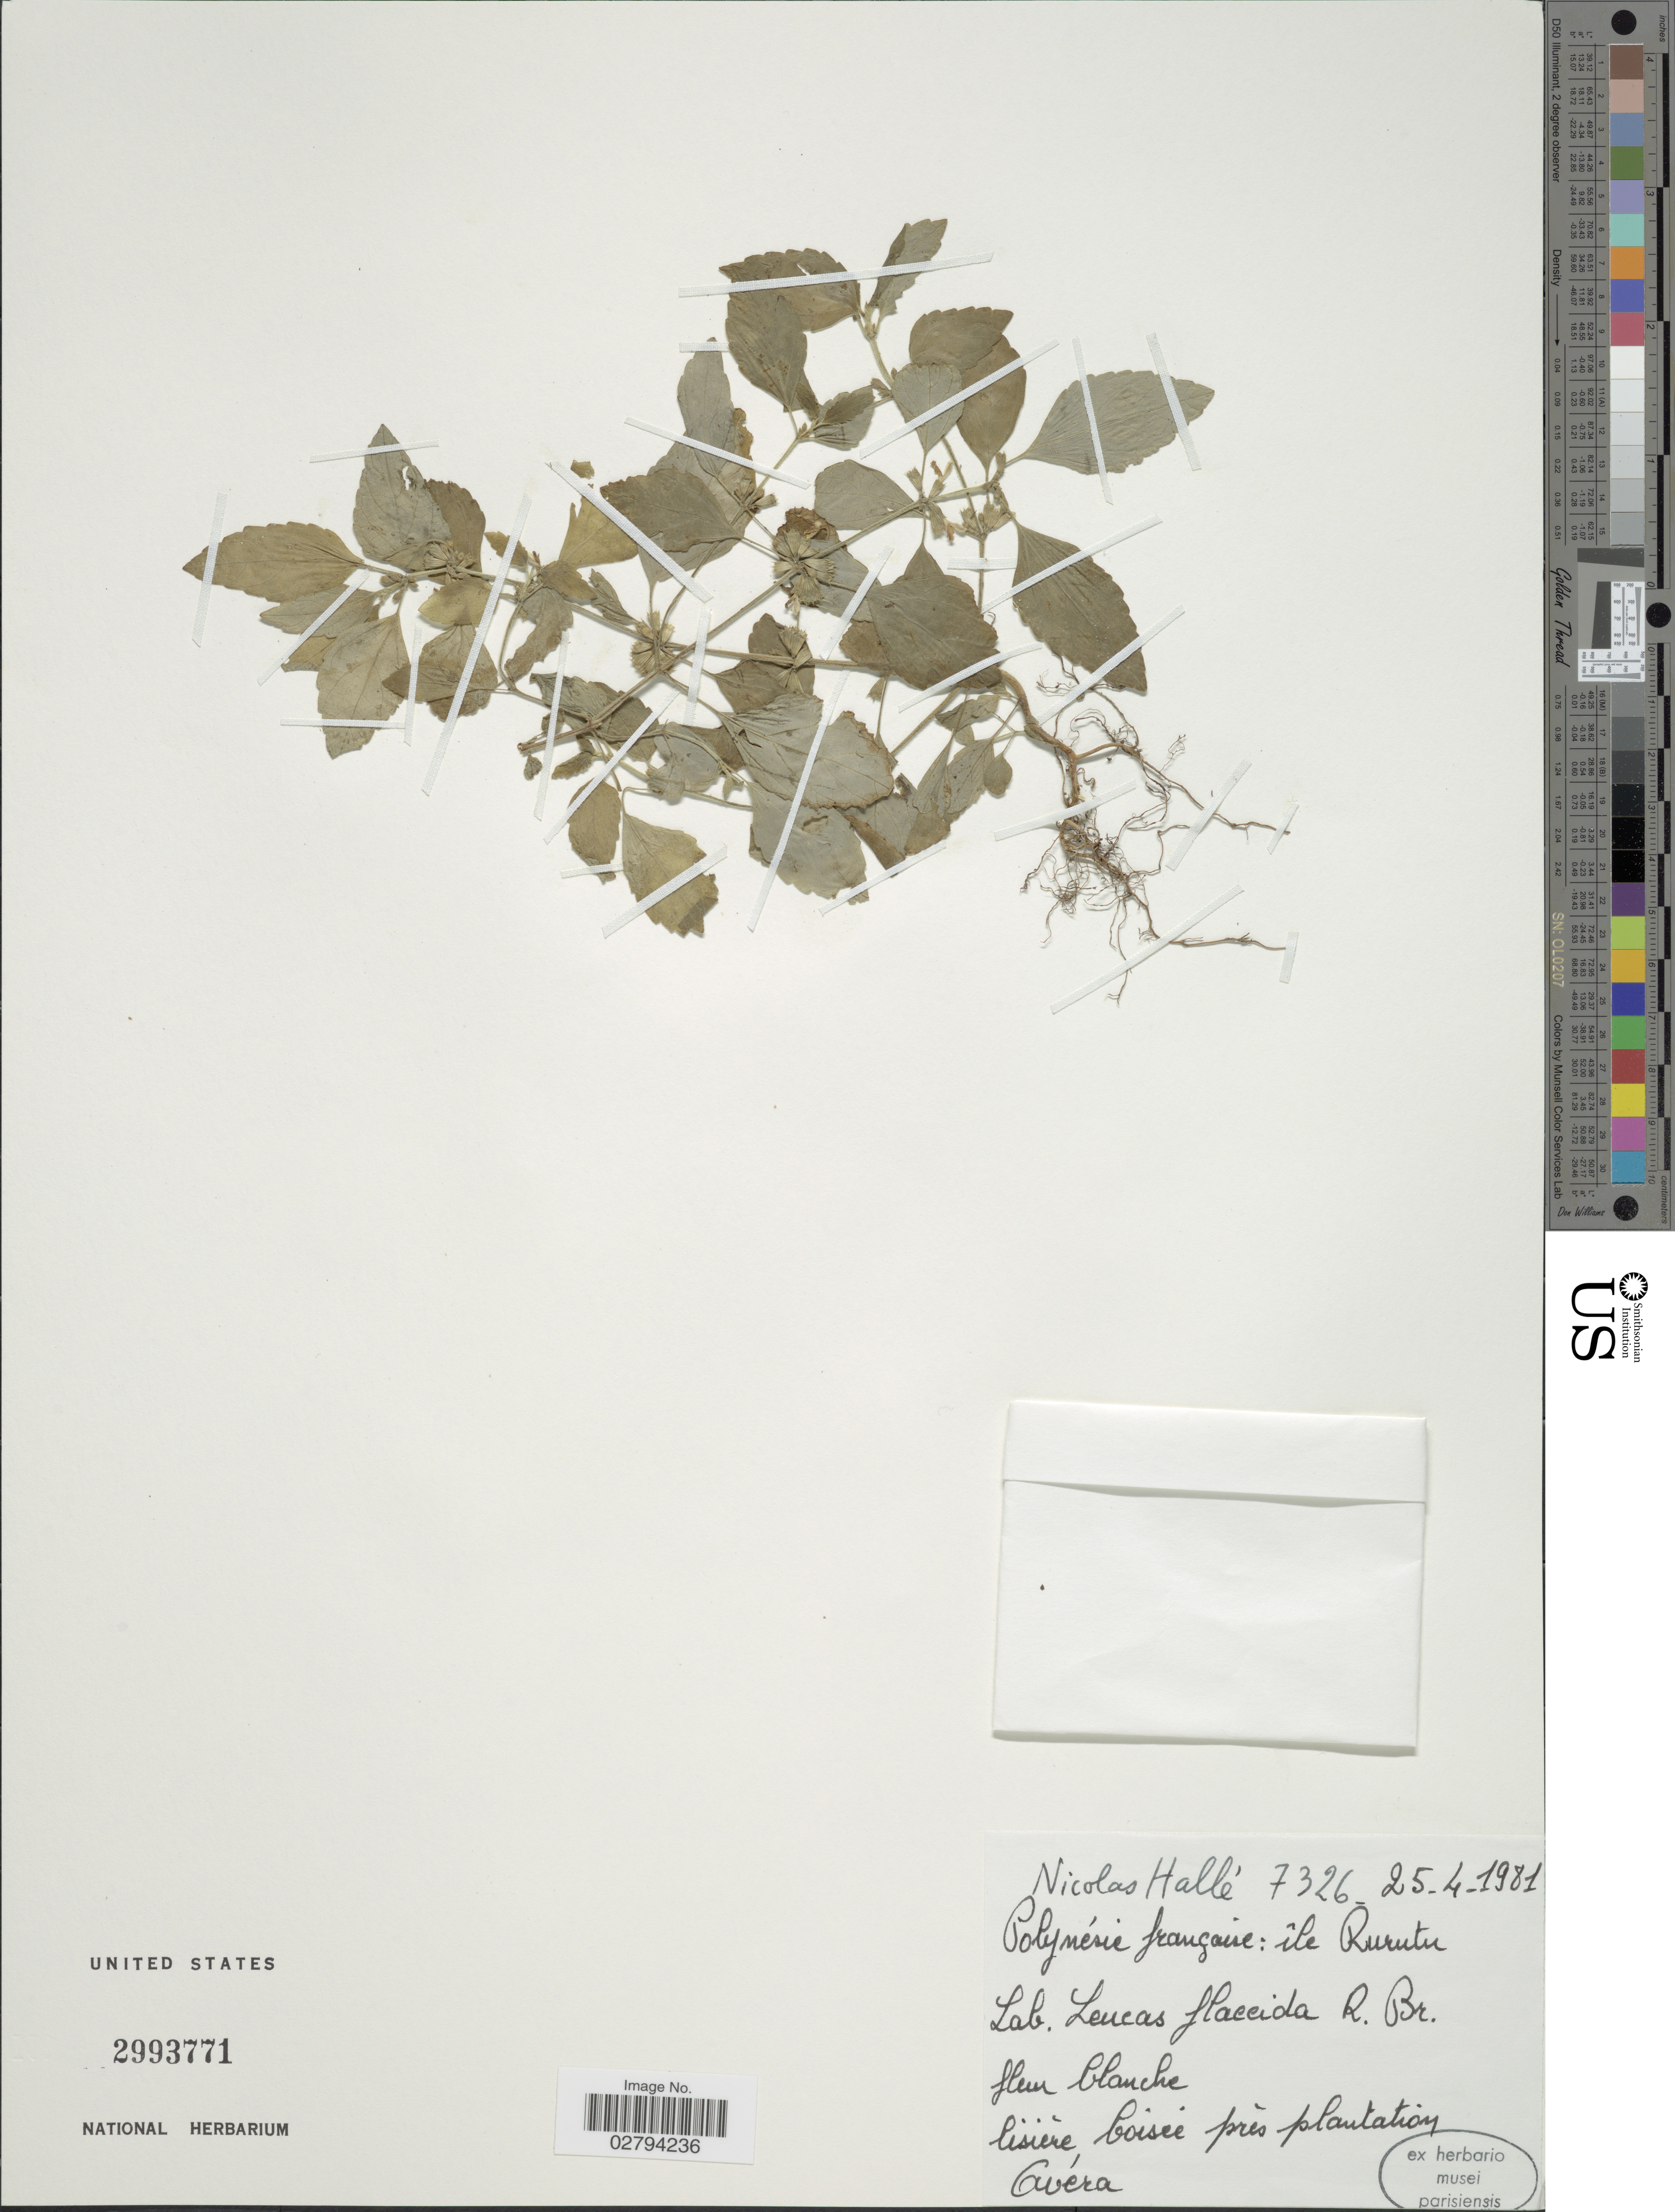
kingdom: Plantae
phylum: Tracheophyta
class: Magnoliopsida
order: Lamiales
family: Lamiaceae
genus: Leucas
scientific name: Leucas flaccida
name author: R. Br.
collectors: N. Hallé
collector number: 7326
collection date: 1981-04-25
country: French Polynesia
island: Rurutu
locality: Île Rurutu. boissée prés plantation Avéra.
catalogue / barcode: US 2993771